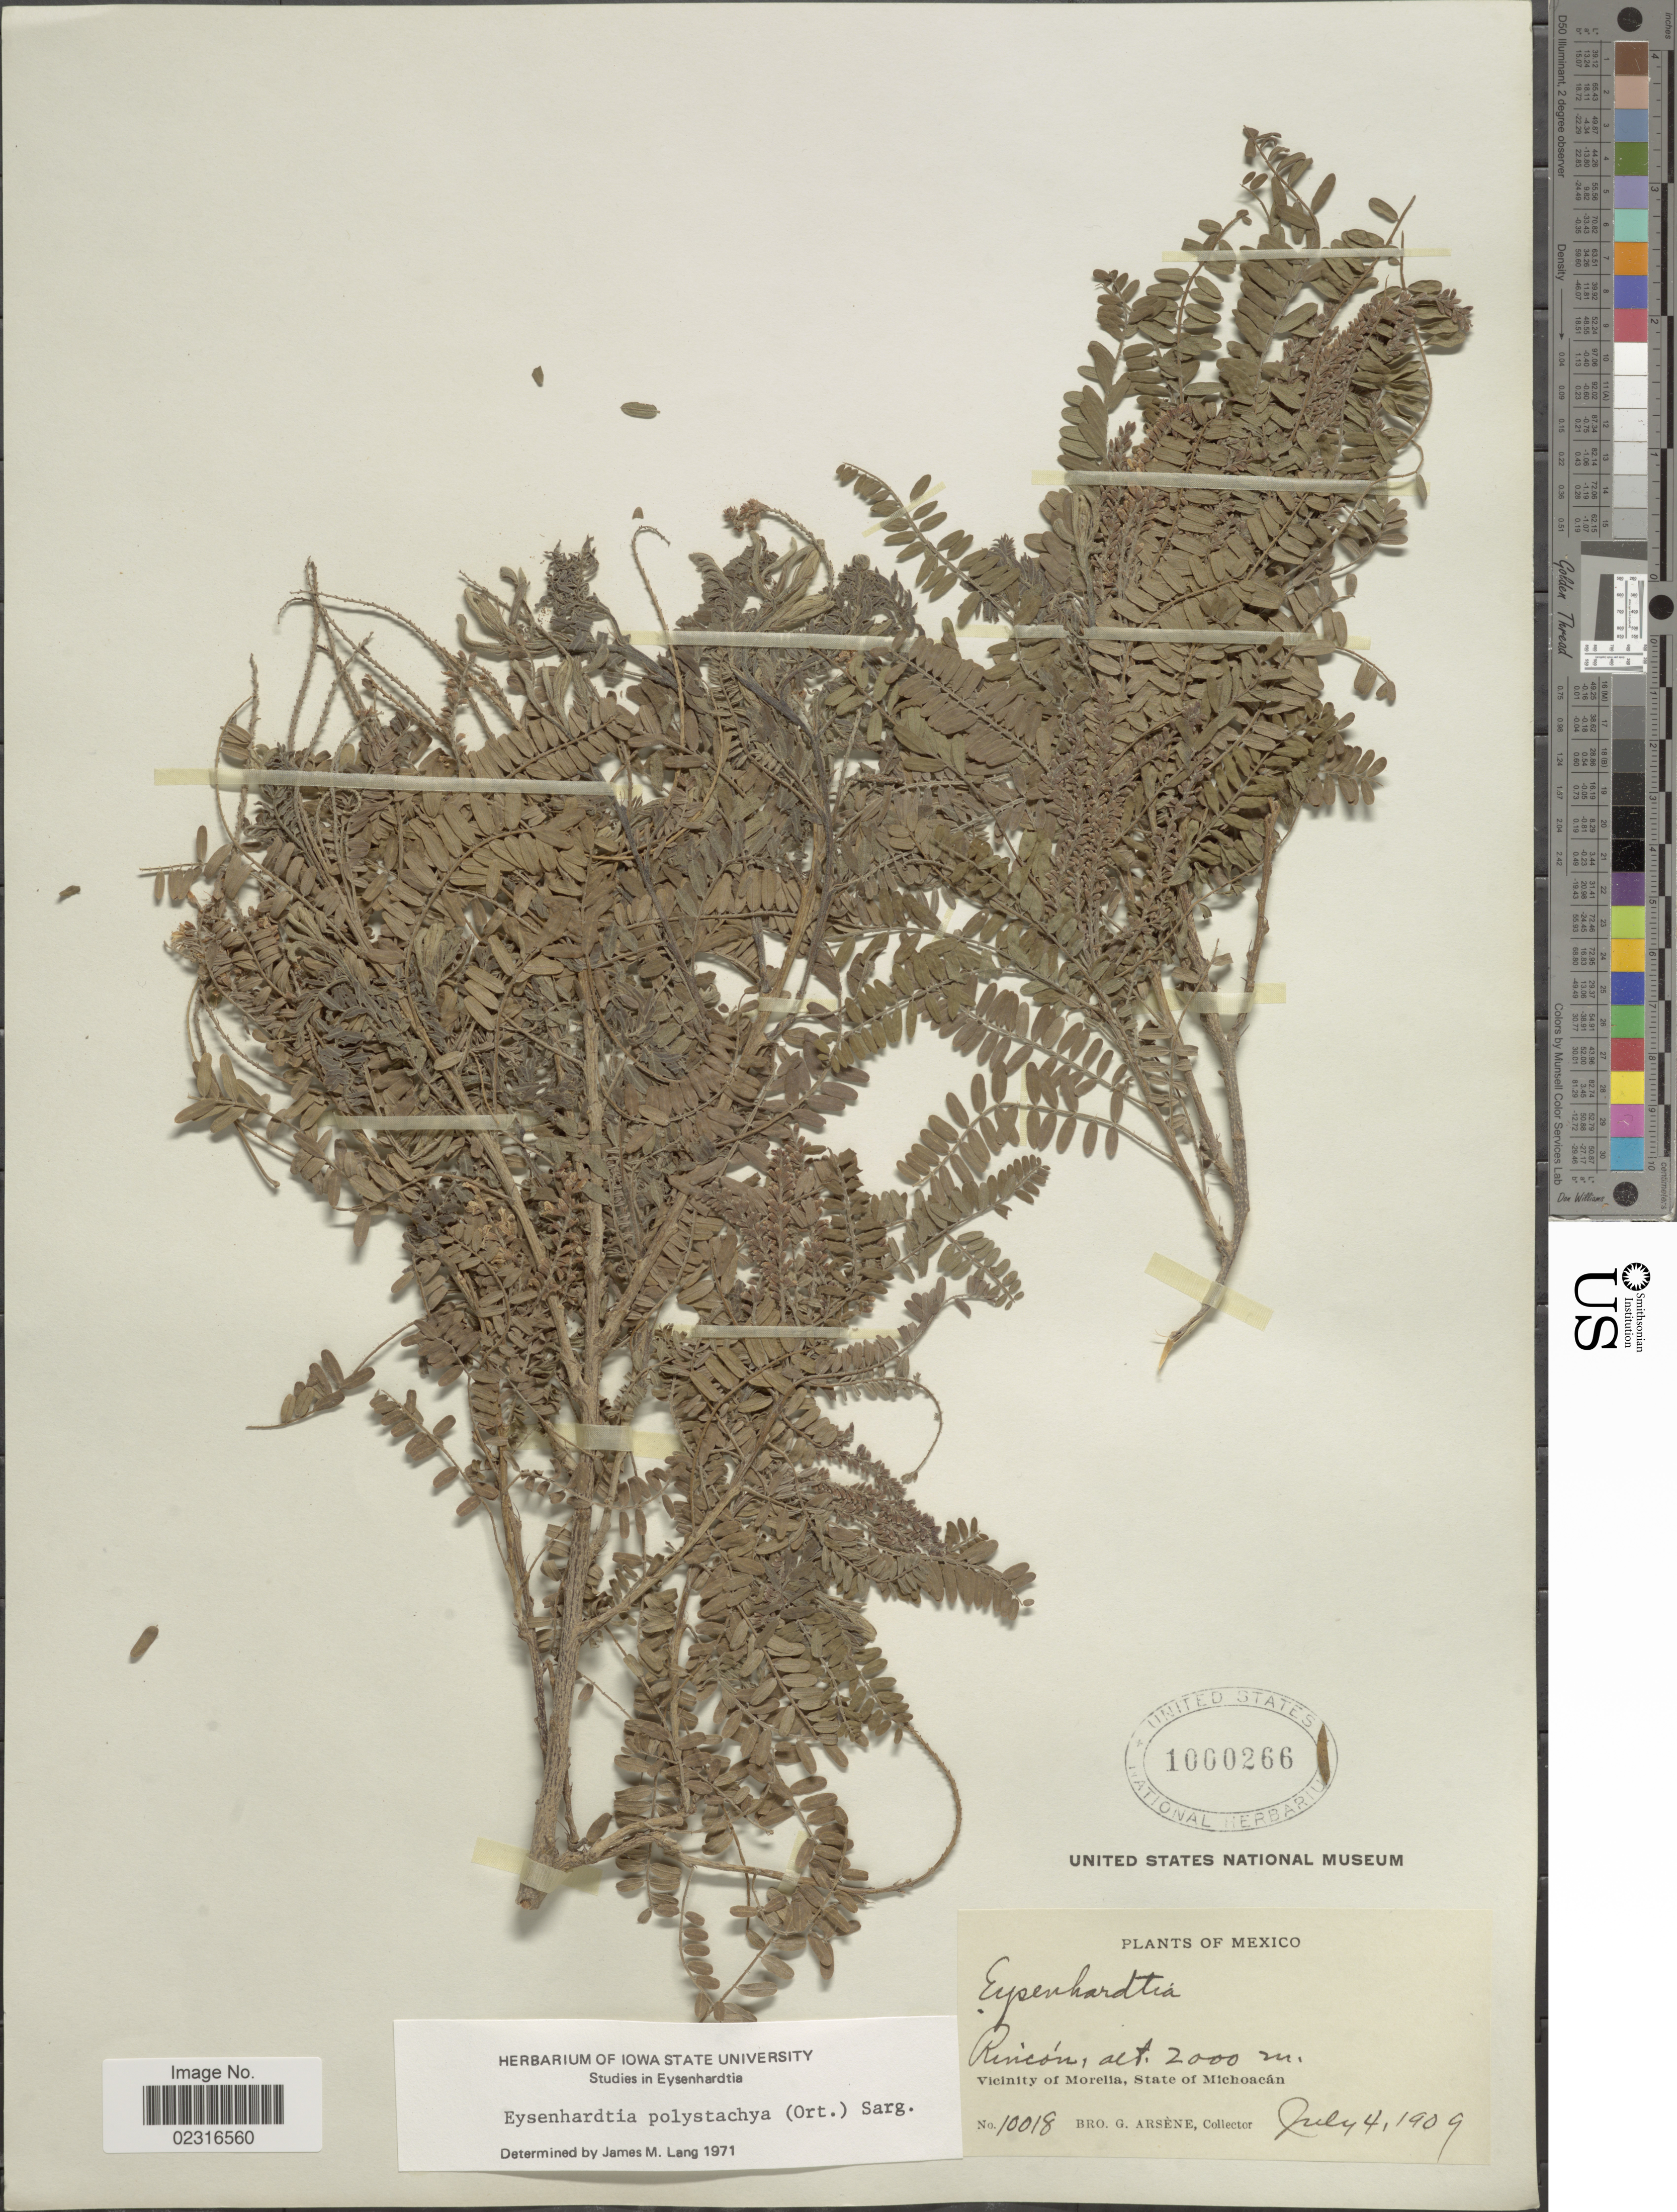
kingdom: Plantae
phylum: Tracheophyta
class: Magnoliopsida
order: Fabales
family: Fabaceae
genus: Eysenhardtia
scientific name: Eysenhardtia polystachya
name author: (Ortega) Sarg.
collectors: Bro. G. Arsène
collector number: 10018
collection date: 1909-07-04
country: Mexico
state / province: Michoacán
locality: Rincon. Vicinity of Morelia.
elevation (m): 2000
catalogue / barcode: US 1000266